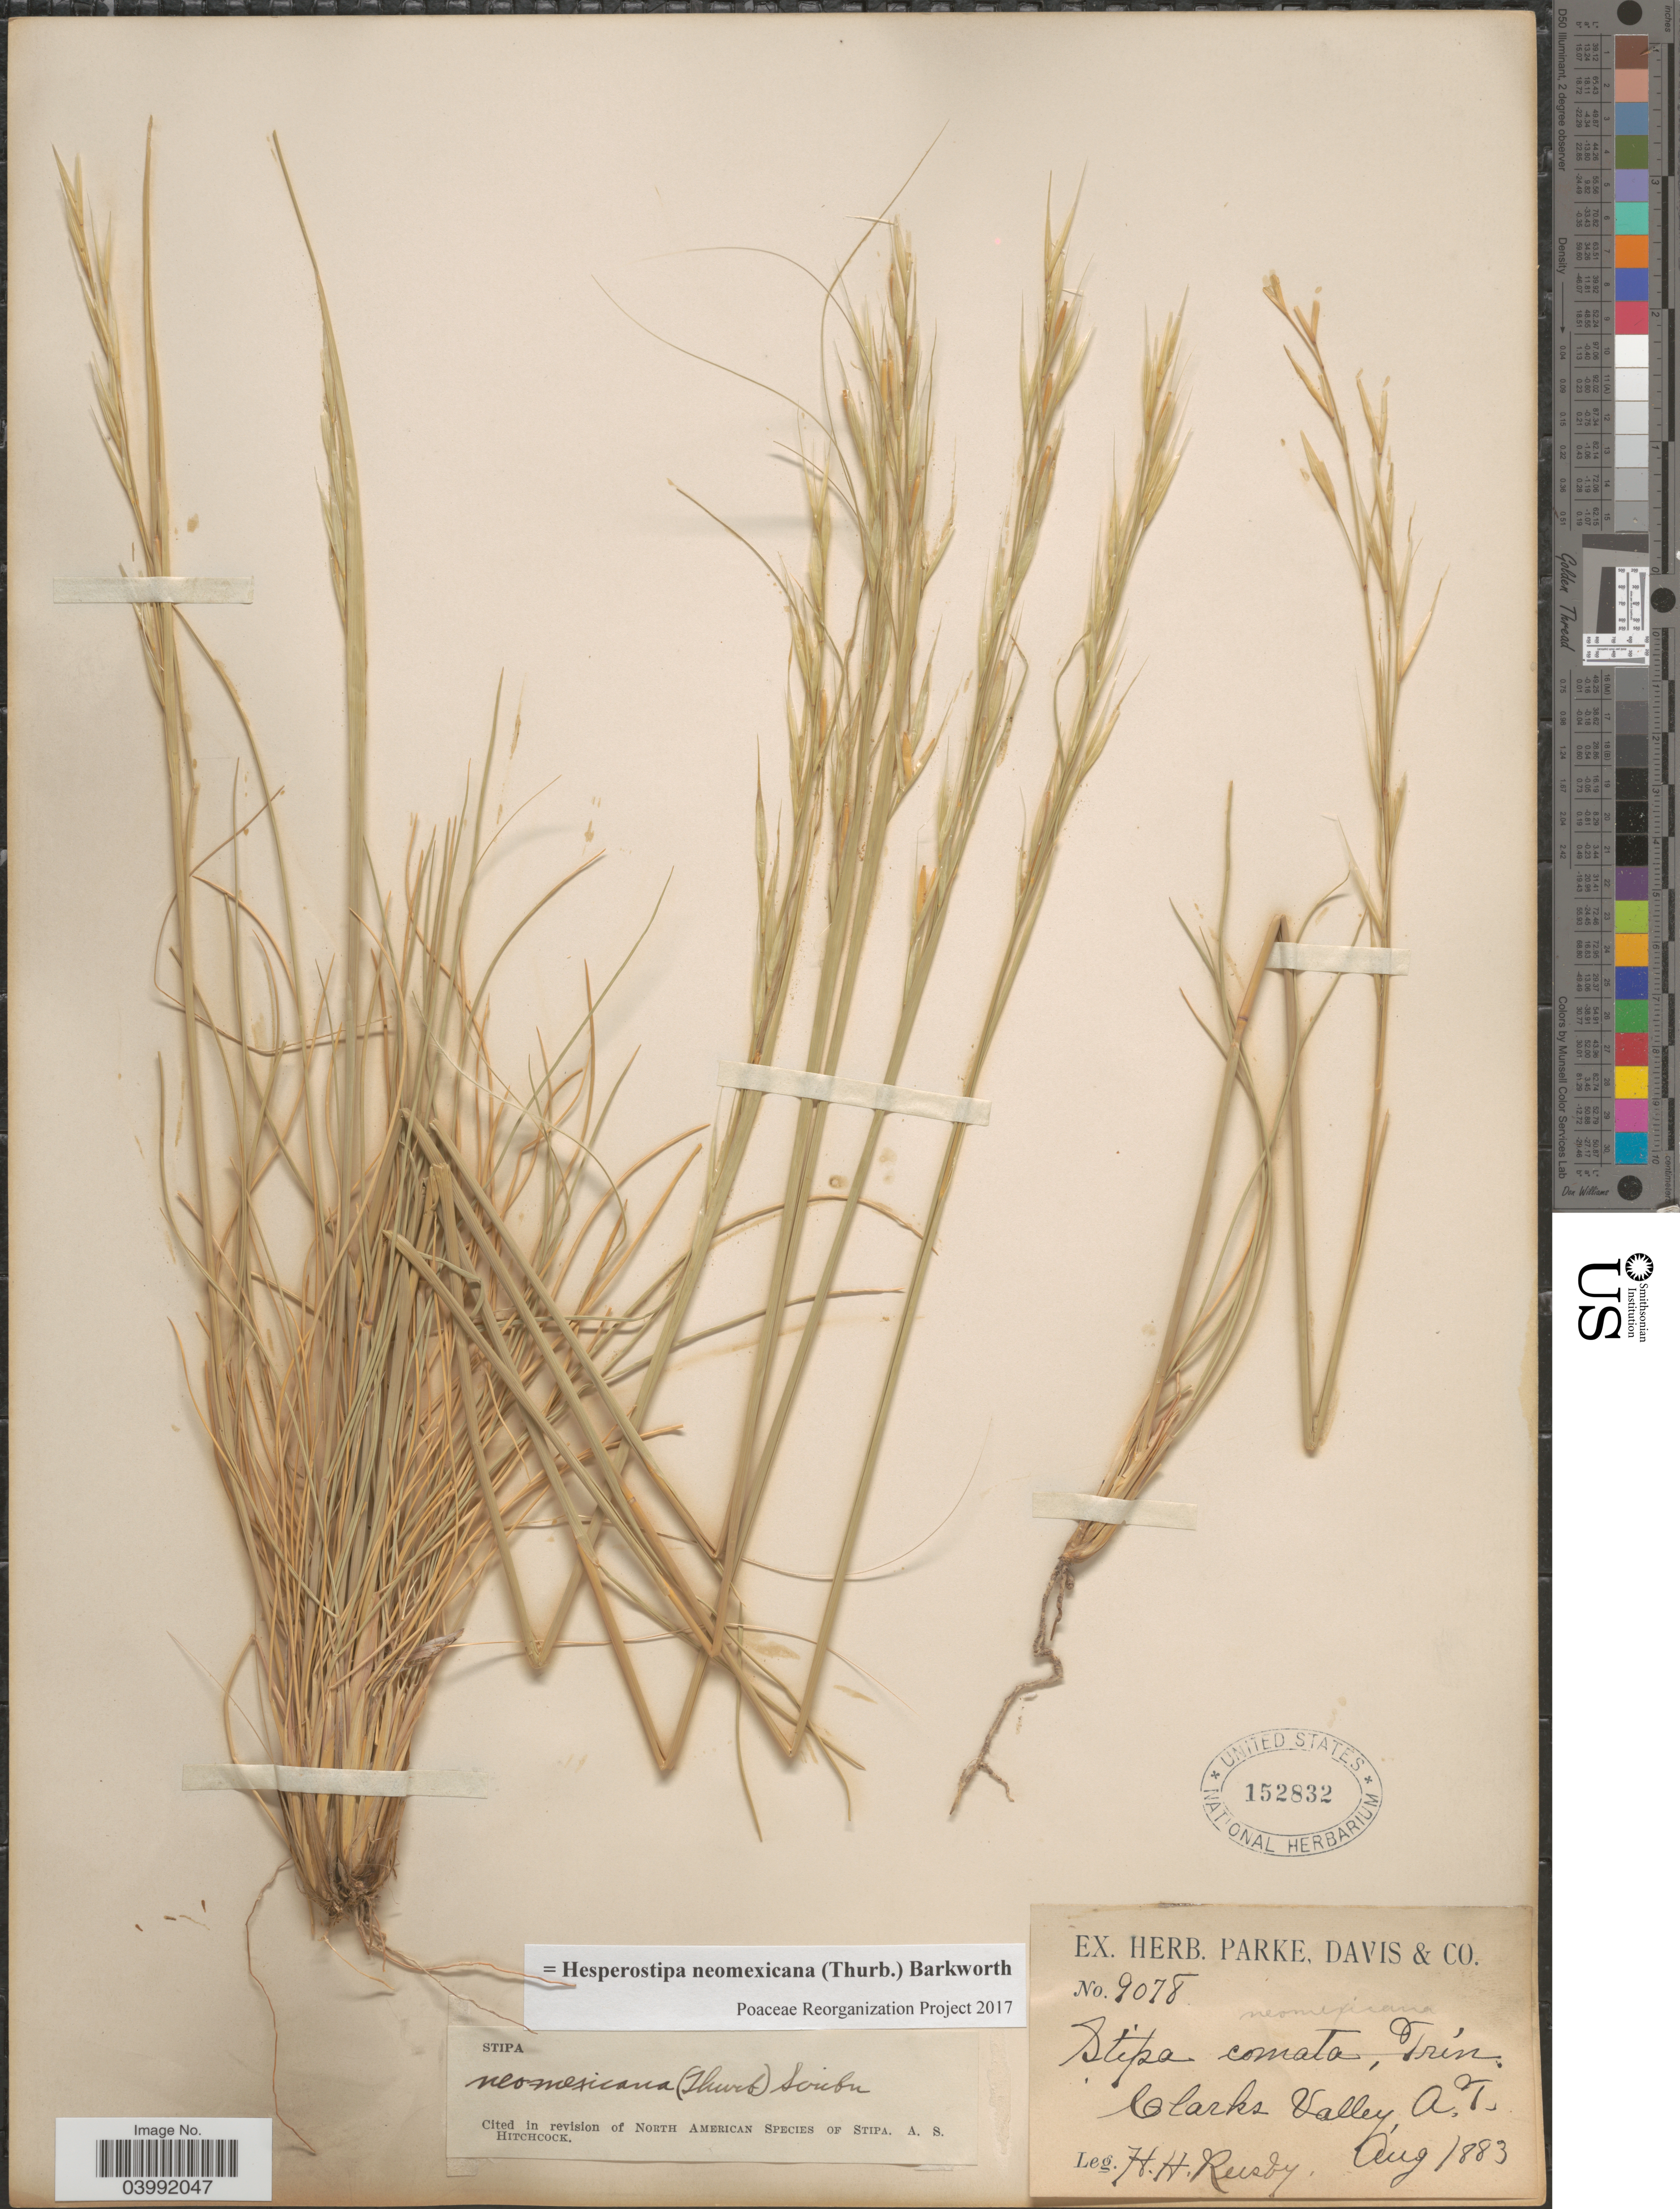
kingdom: Plantae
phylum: Tracheophyta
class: Liliopsida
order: Poales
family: Poaceae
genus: Hesperostipa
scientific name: Hesperostipa neomexicana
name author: (Thurb.) Barkworth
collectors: H. H. Rusby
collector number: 9078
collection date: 1883-08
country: United States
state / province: Arizona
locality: Clarks Valley, A. T.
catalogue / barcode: US 152832